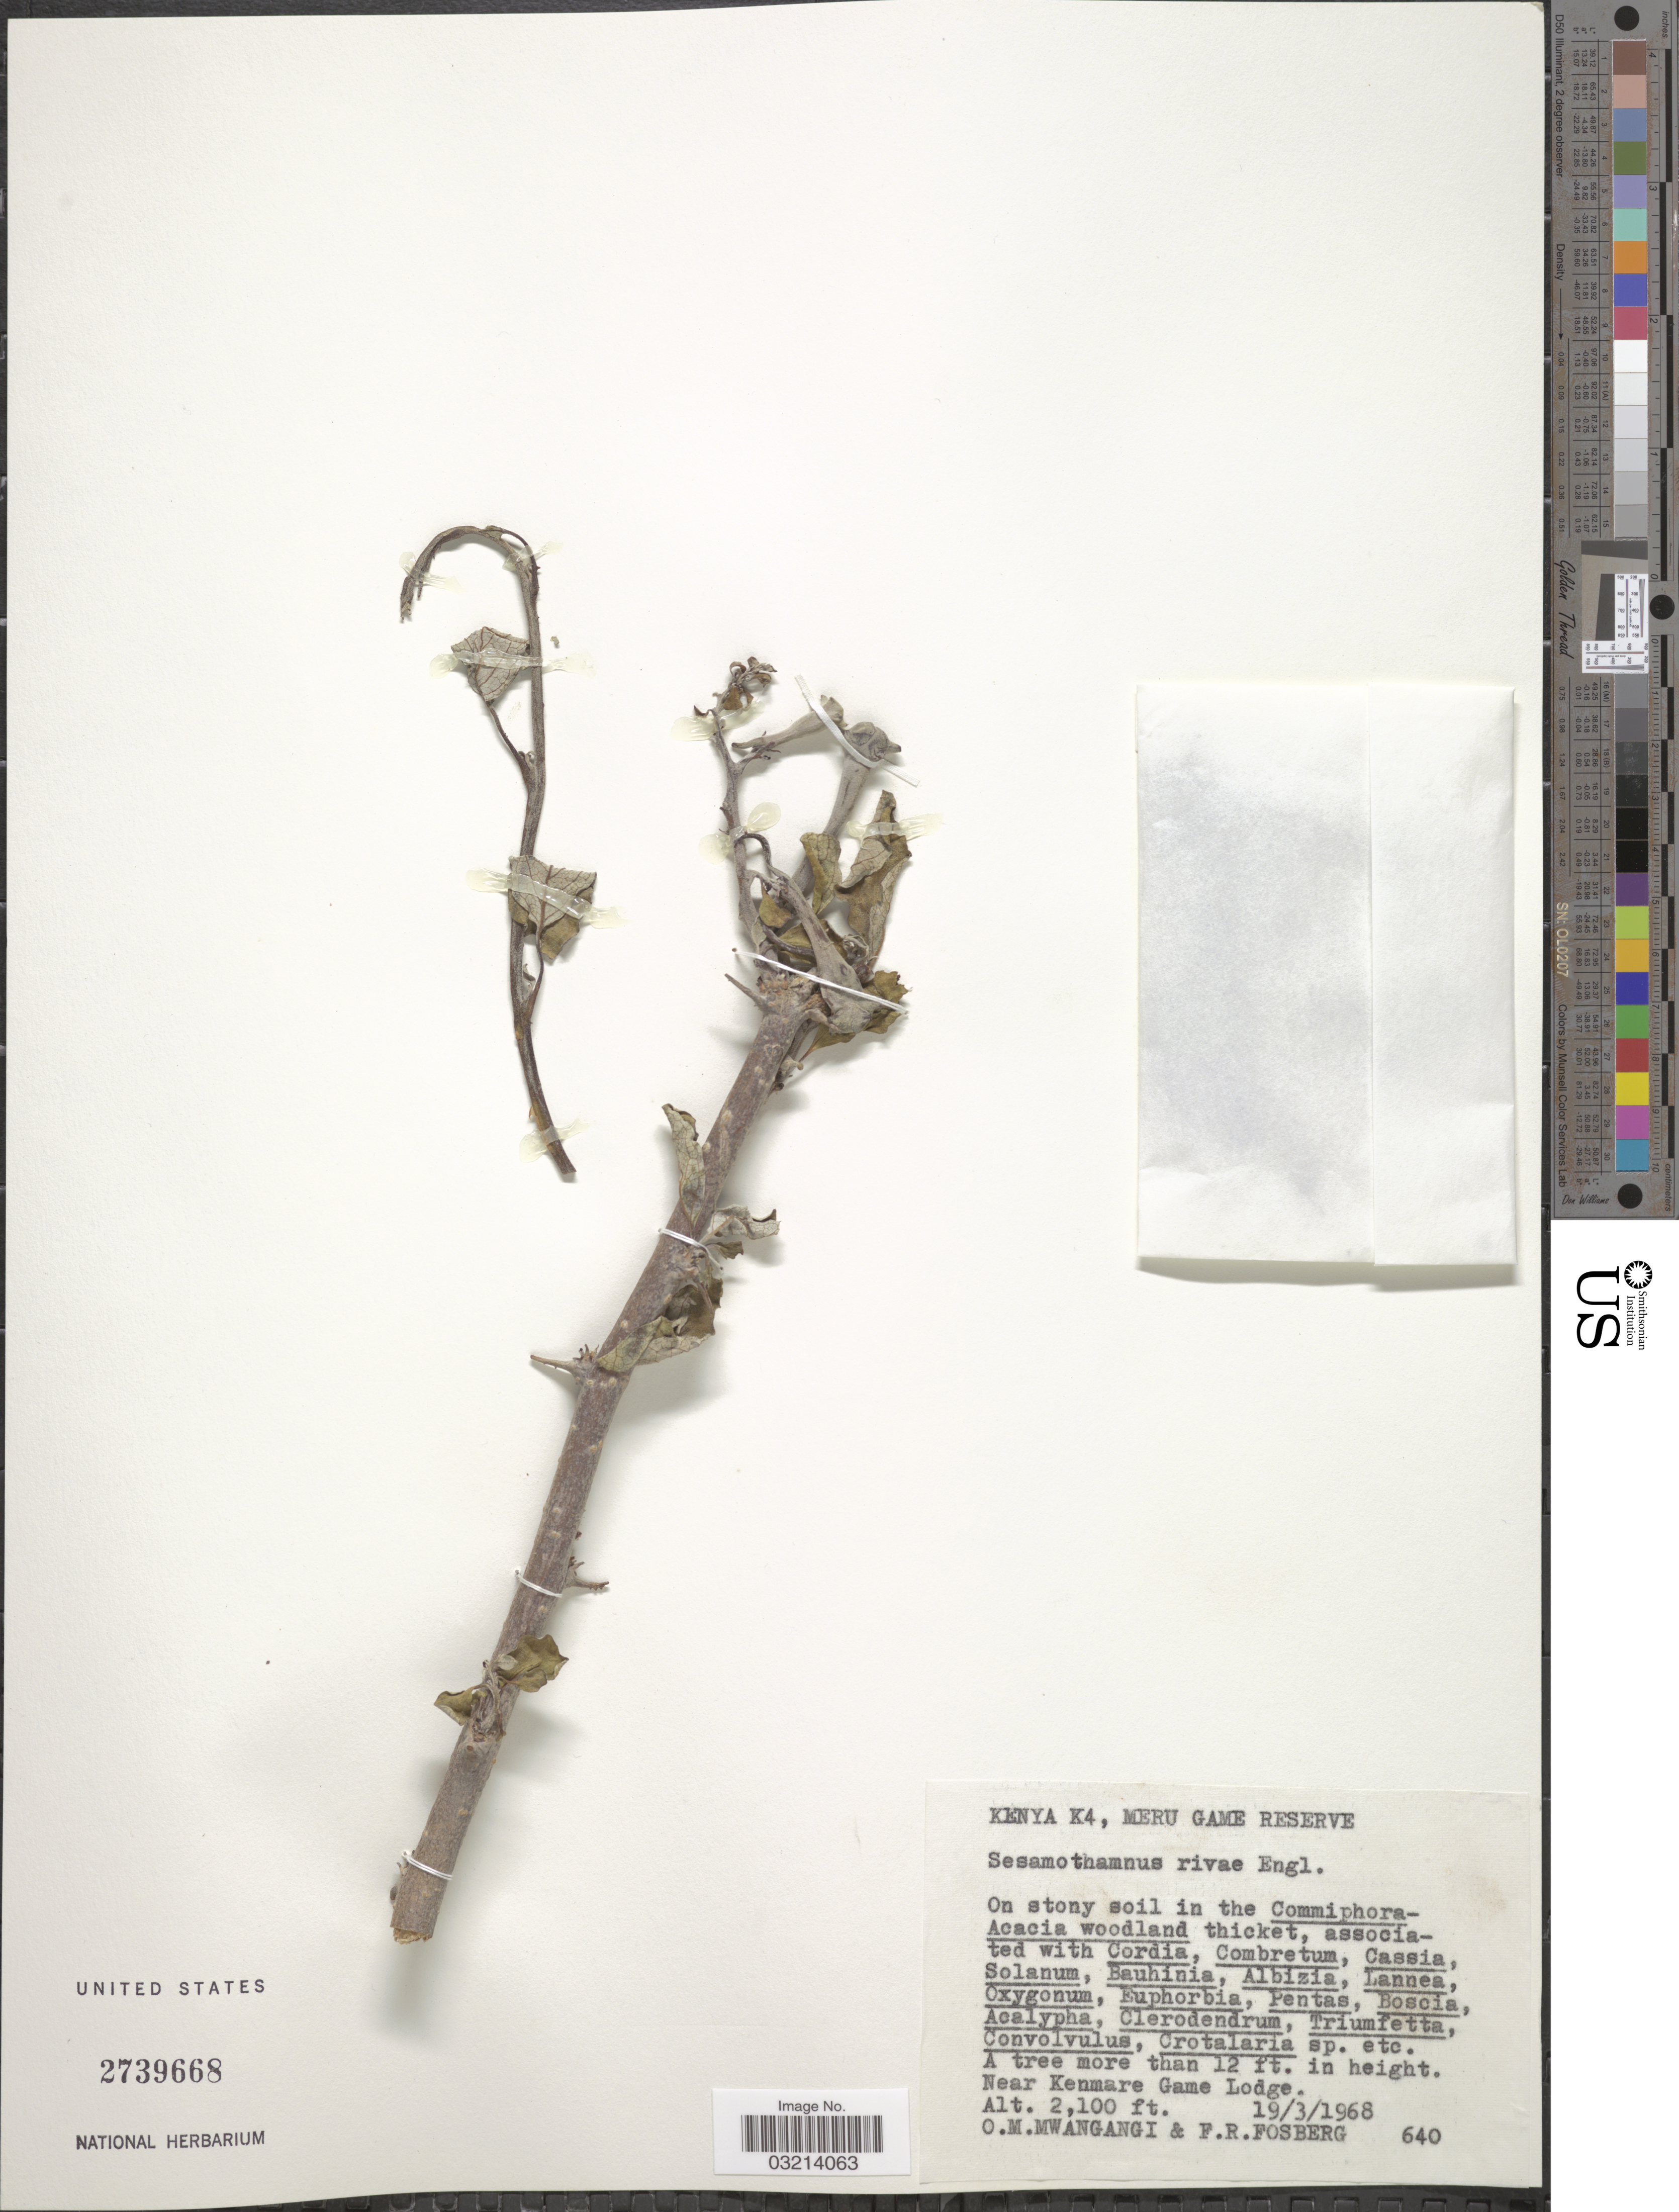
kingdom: Plantae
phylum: Tracheophyta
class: Magnoliopsida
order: Lamiales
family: Pedaliaceae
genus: Sesamothamnus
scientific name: Sesamothamnus rivae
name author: Engl.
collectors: O. M. Mwangangi & F. R. Fosberg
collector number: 640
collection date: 1968-03-19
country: Kenya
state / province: Meru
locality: Kenya K4, Meru Game Reserve. Near Kenmare Game Lodge.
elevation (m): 640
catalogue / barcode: US 2739668